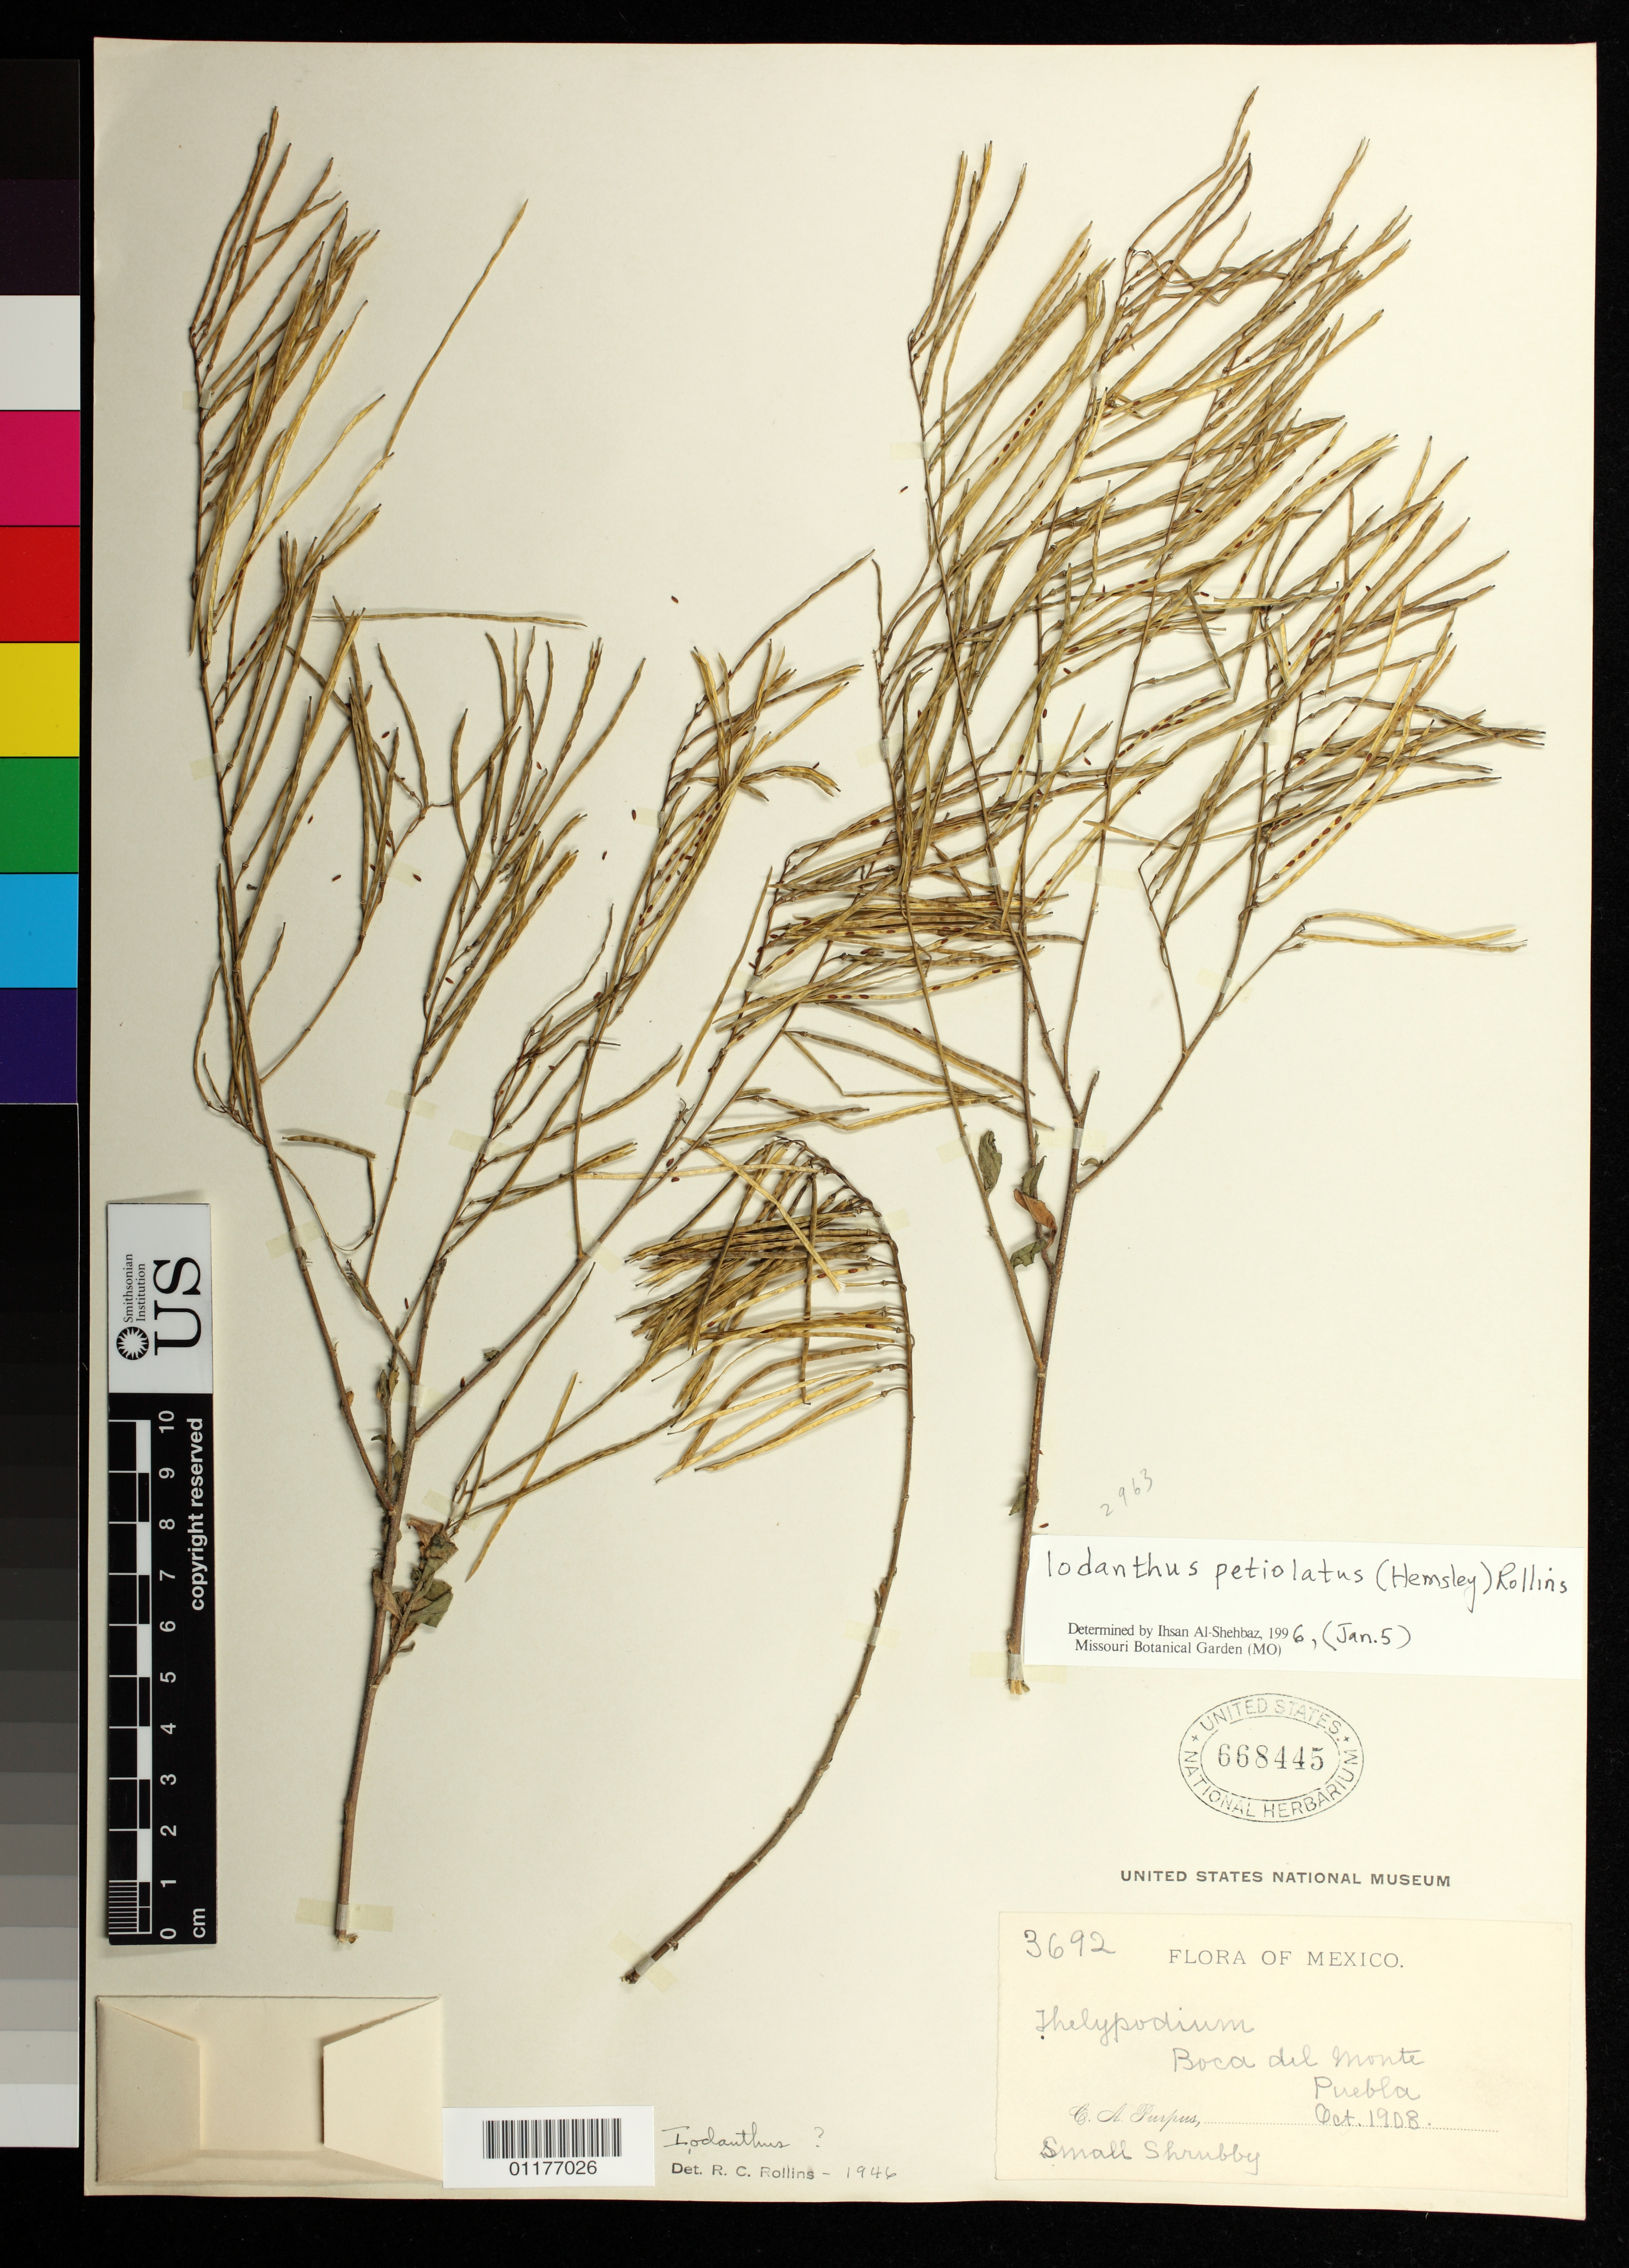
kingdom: Plantae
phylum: Tracheophyta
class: Magnoliopsida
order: Brassicales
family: Brassicaceae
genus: Iodanthus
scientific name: Iodanthus petiolatus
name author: (Hemsl.) Rollins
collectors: C. A. Purpus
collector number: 3692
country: Mexico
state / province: Puebla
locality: Boca del Monte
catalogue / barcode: US 668445